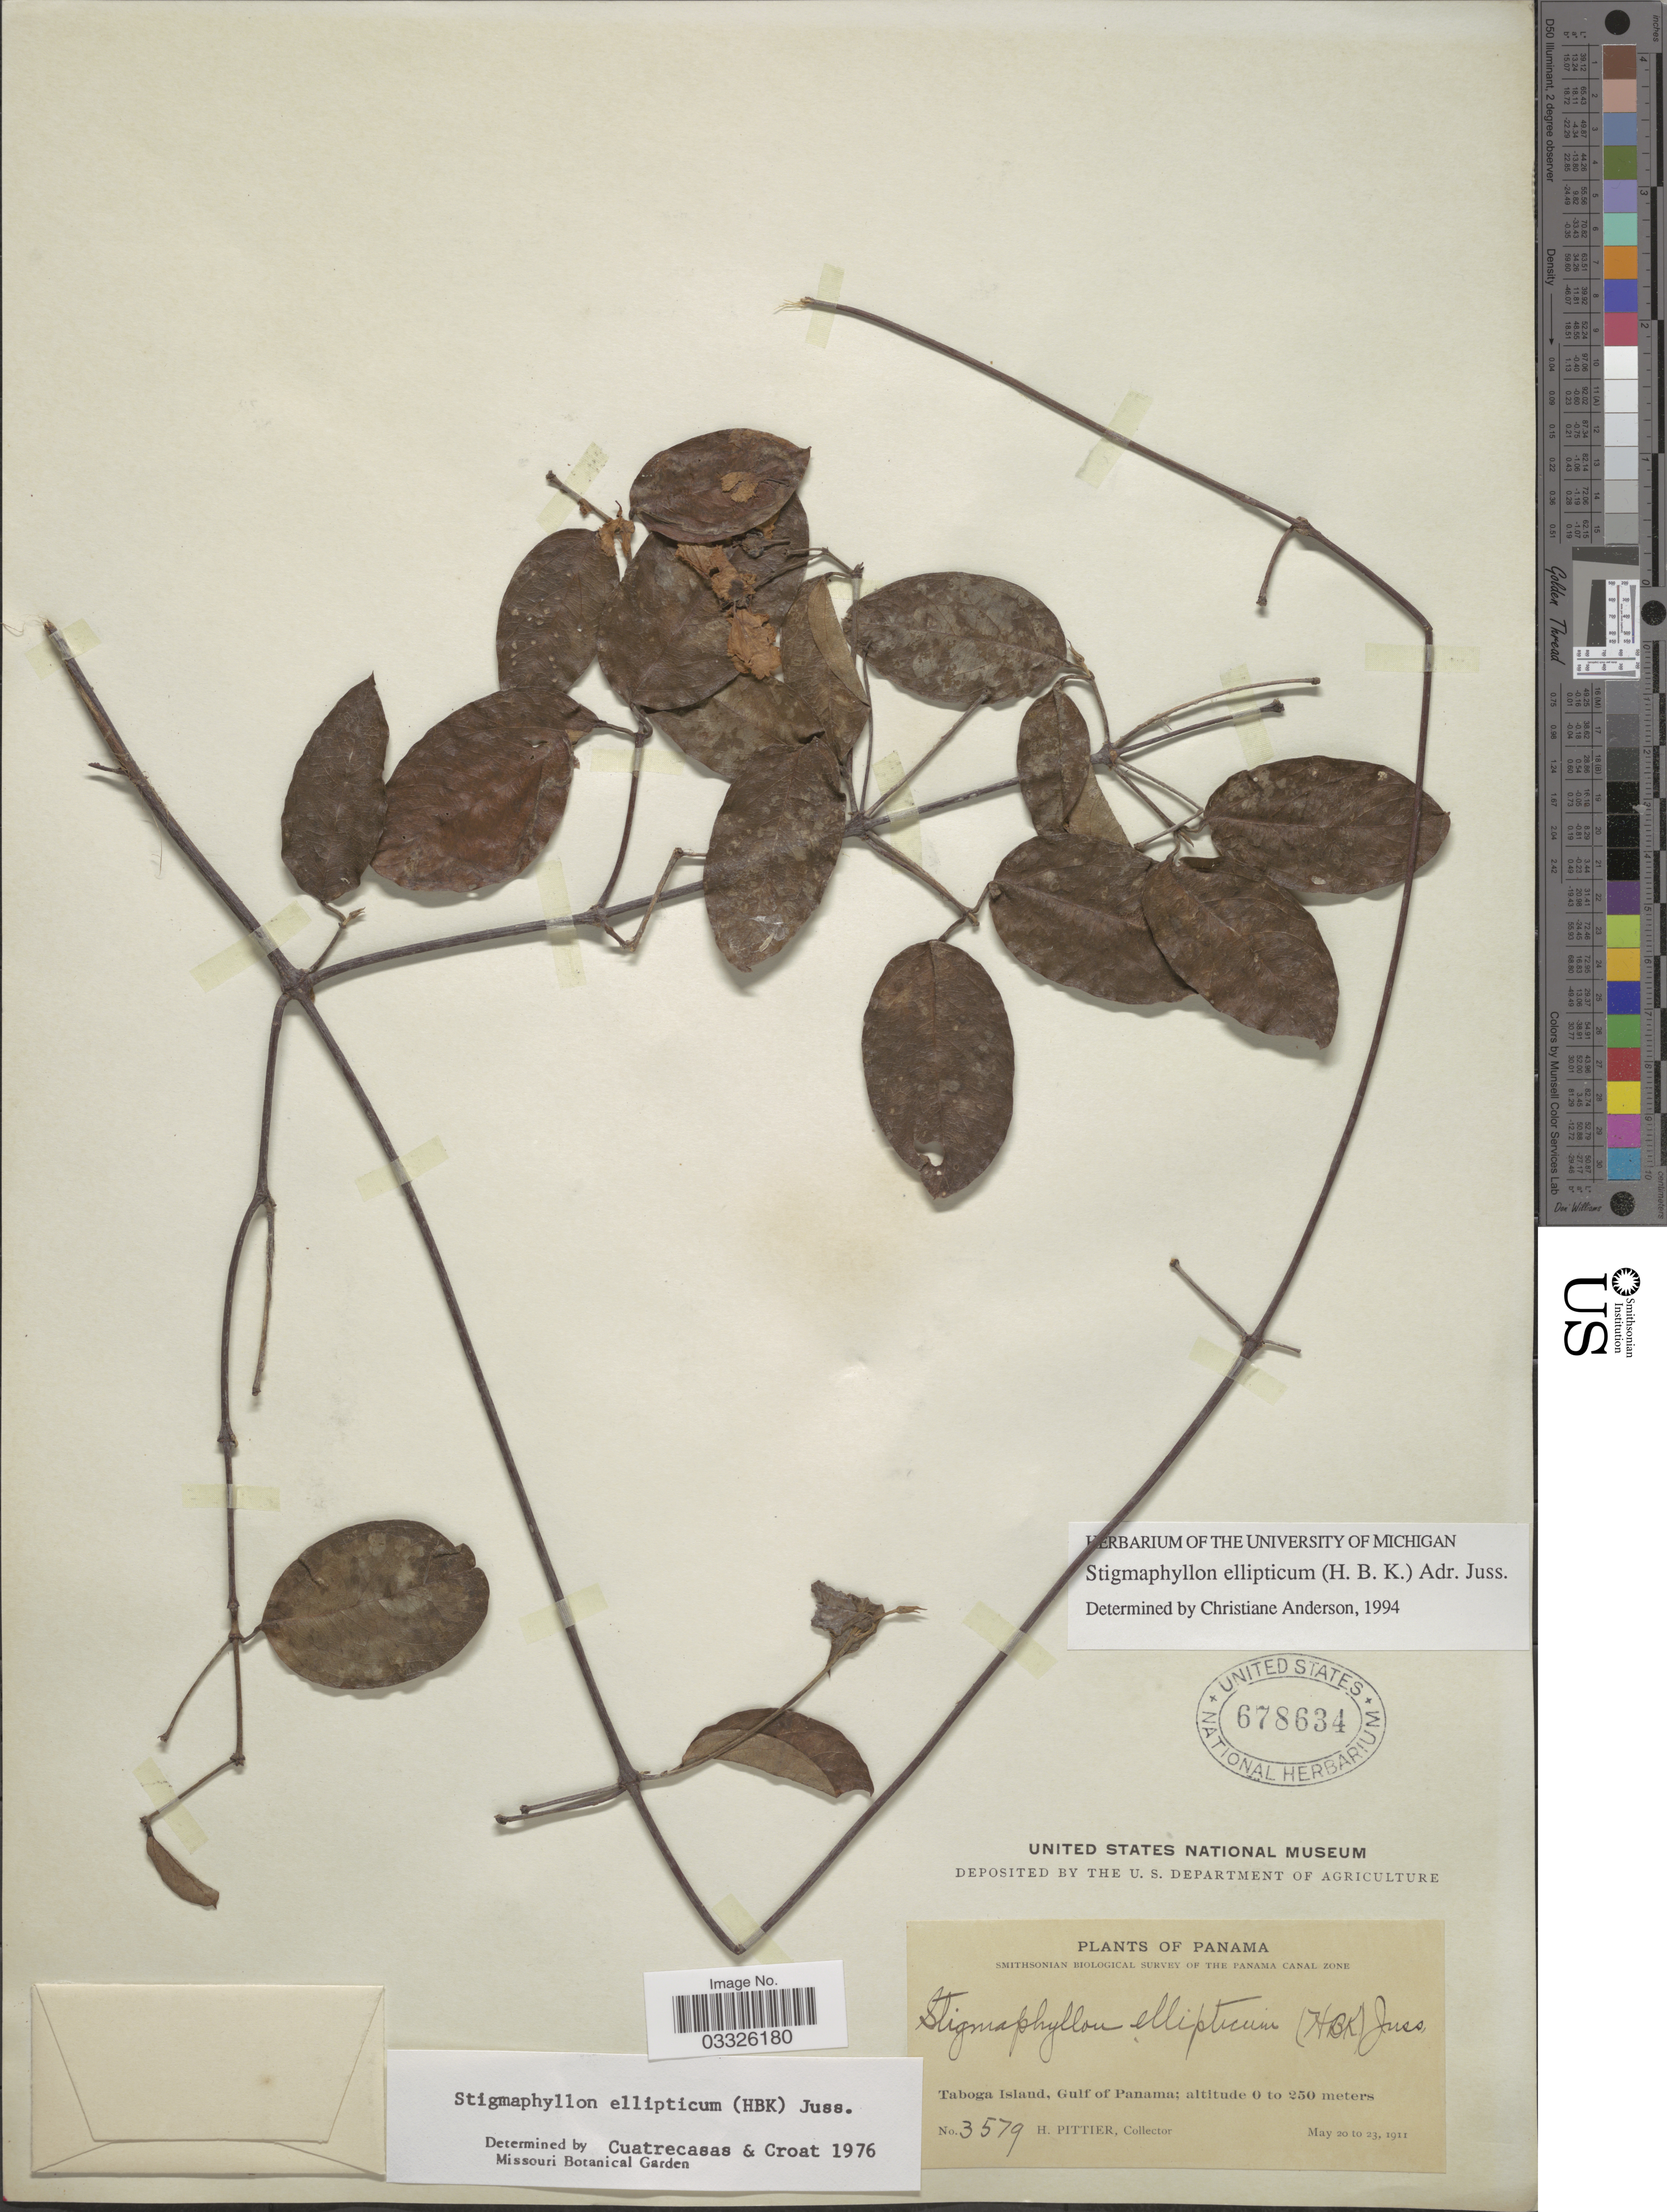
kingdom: Plantae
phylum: Tracheophyta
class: Magnoliopsida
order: Malpighiales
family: Malpighiaceae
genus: Stigmaphyllon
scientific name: Stigmaphyllon ellipticum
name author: (Kunth) A. Juss.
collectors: H. F. Pittier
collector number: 3579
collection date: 1911-05-20/1911-05-23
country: Panama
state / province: Panamá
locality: Taboga Island, Gulf of Panama.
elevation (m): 0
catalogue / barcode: US 678634